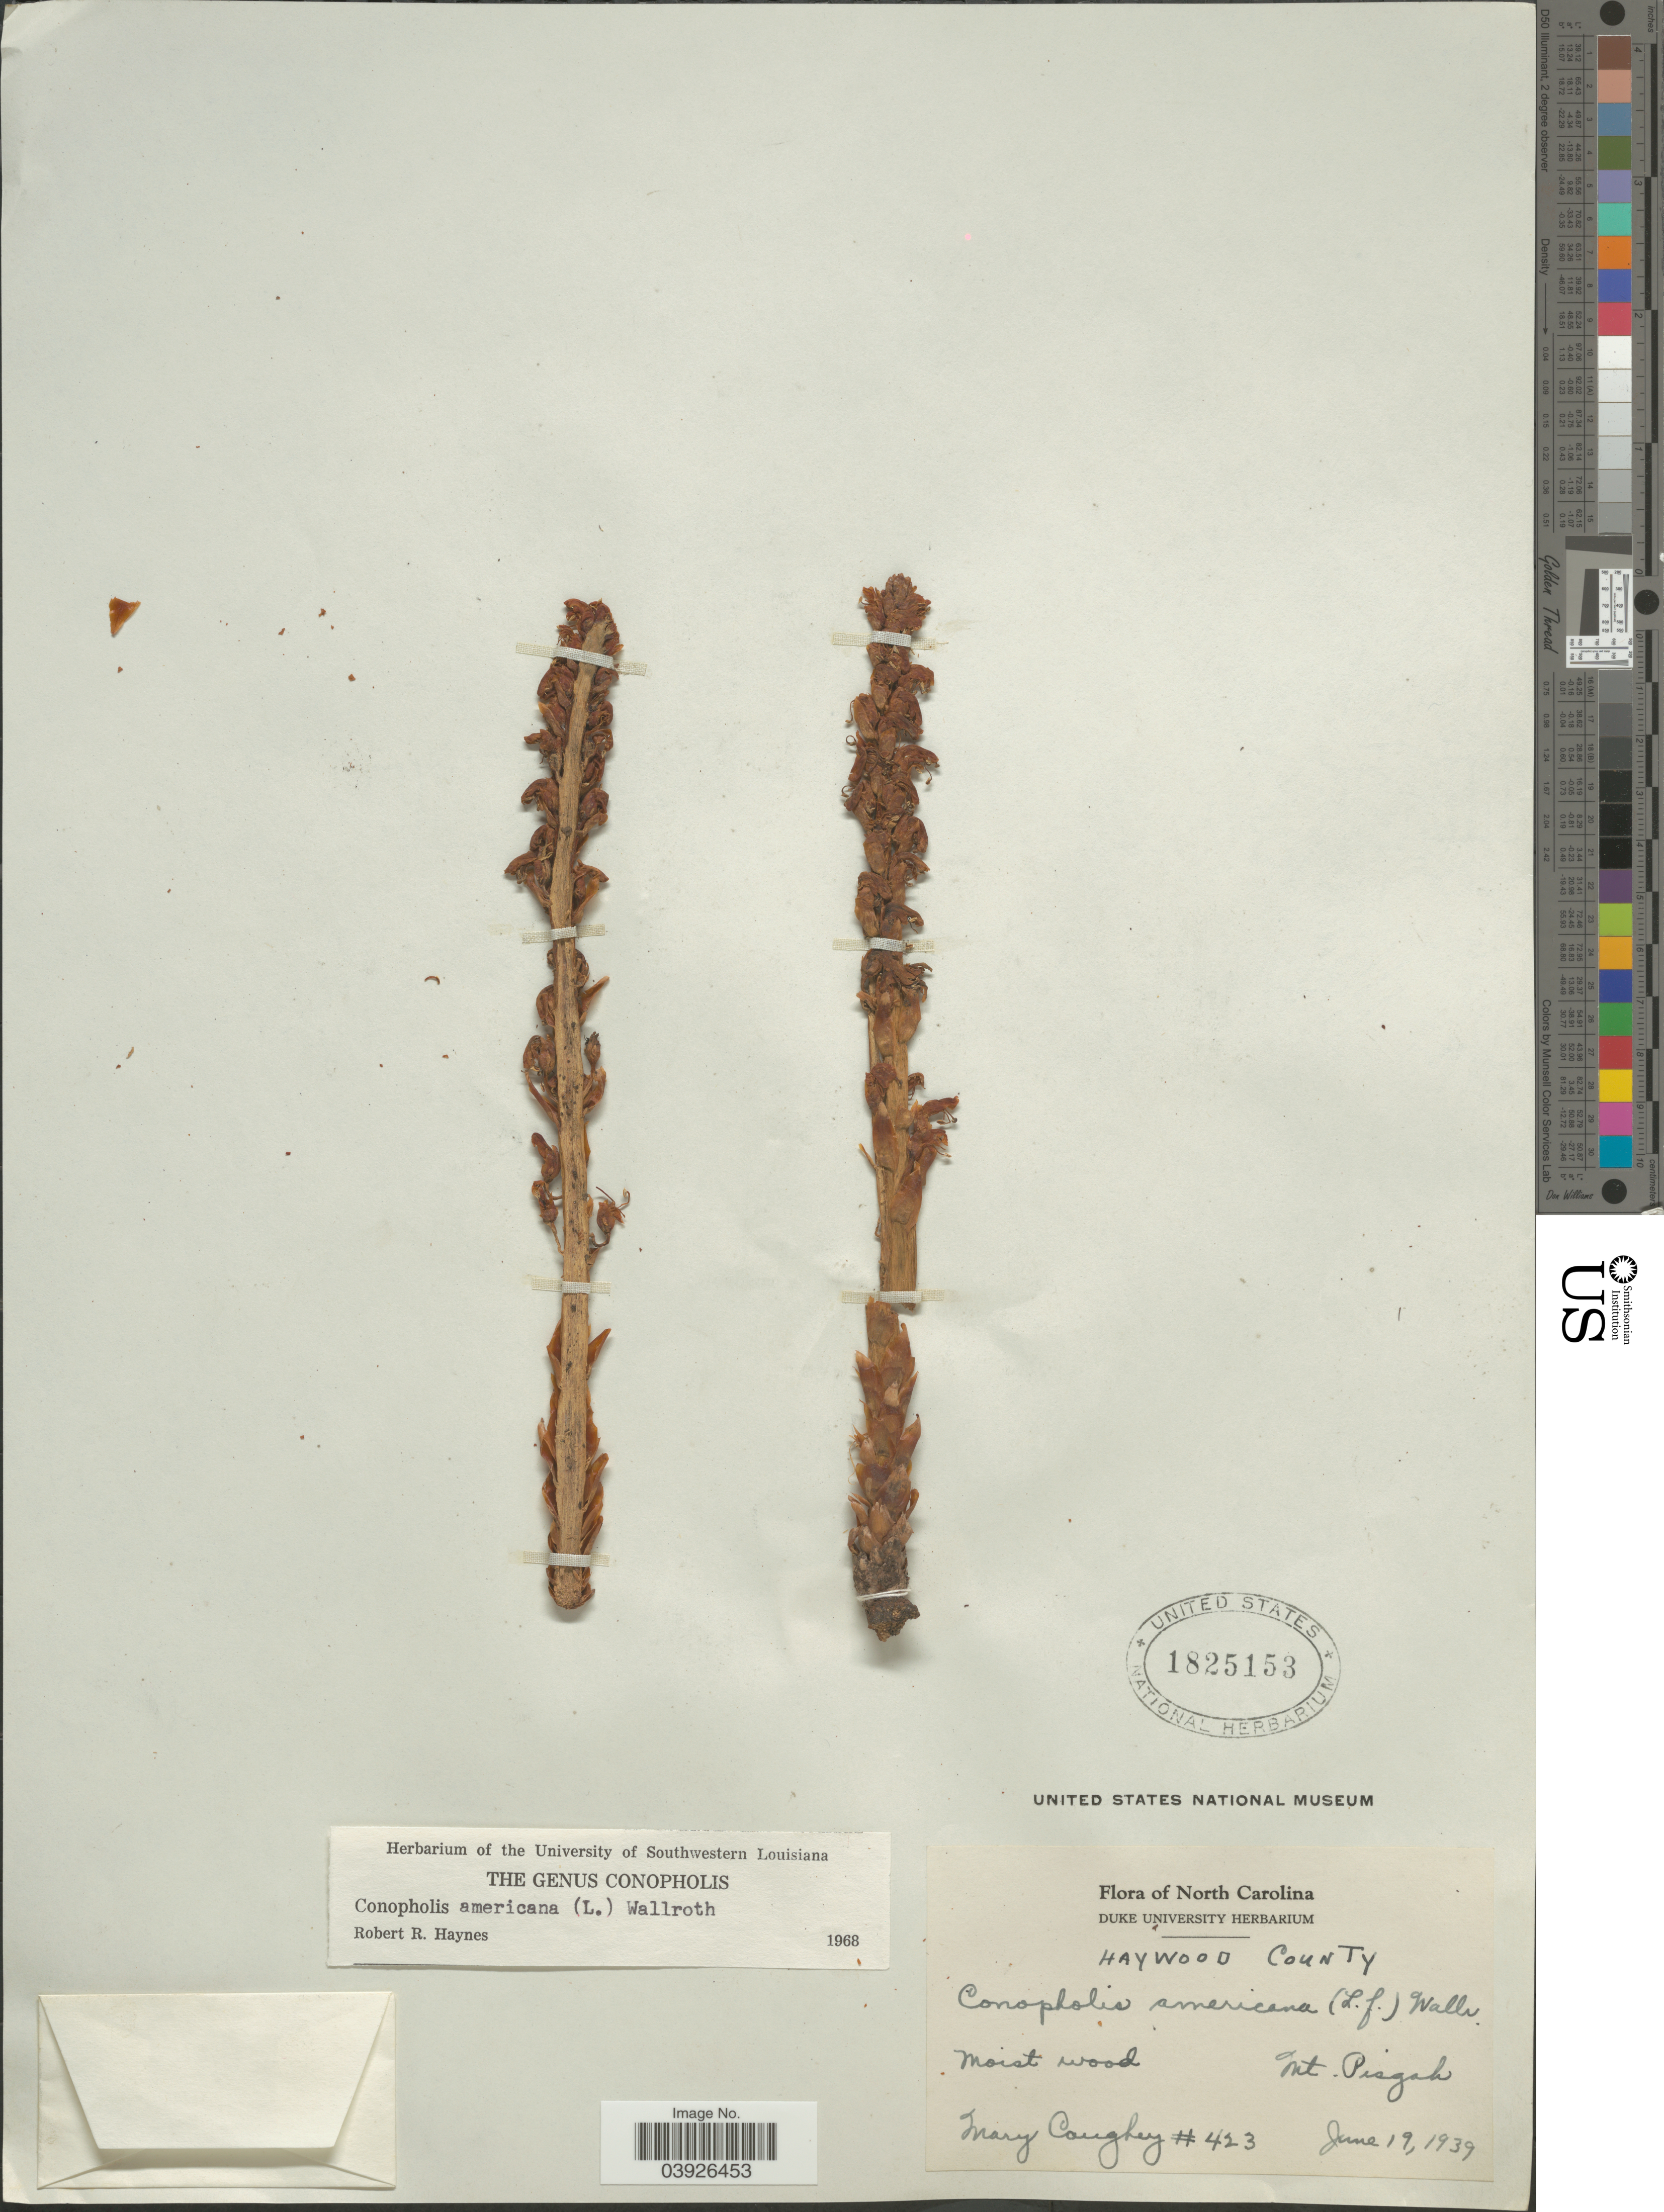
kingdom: Plantae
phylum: Tracheophyta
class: Magnoliopsida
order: Lamiales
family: Orobanchaceae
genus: Conopholis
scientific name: Conopholis americana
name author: (L. f.) Wallr.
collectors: M. Caughey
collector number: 423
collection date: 1939-06-19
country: United States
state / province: North Carolina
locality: Mt. Pisgah.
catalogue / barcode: US 1825153